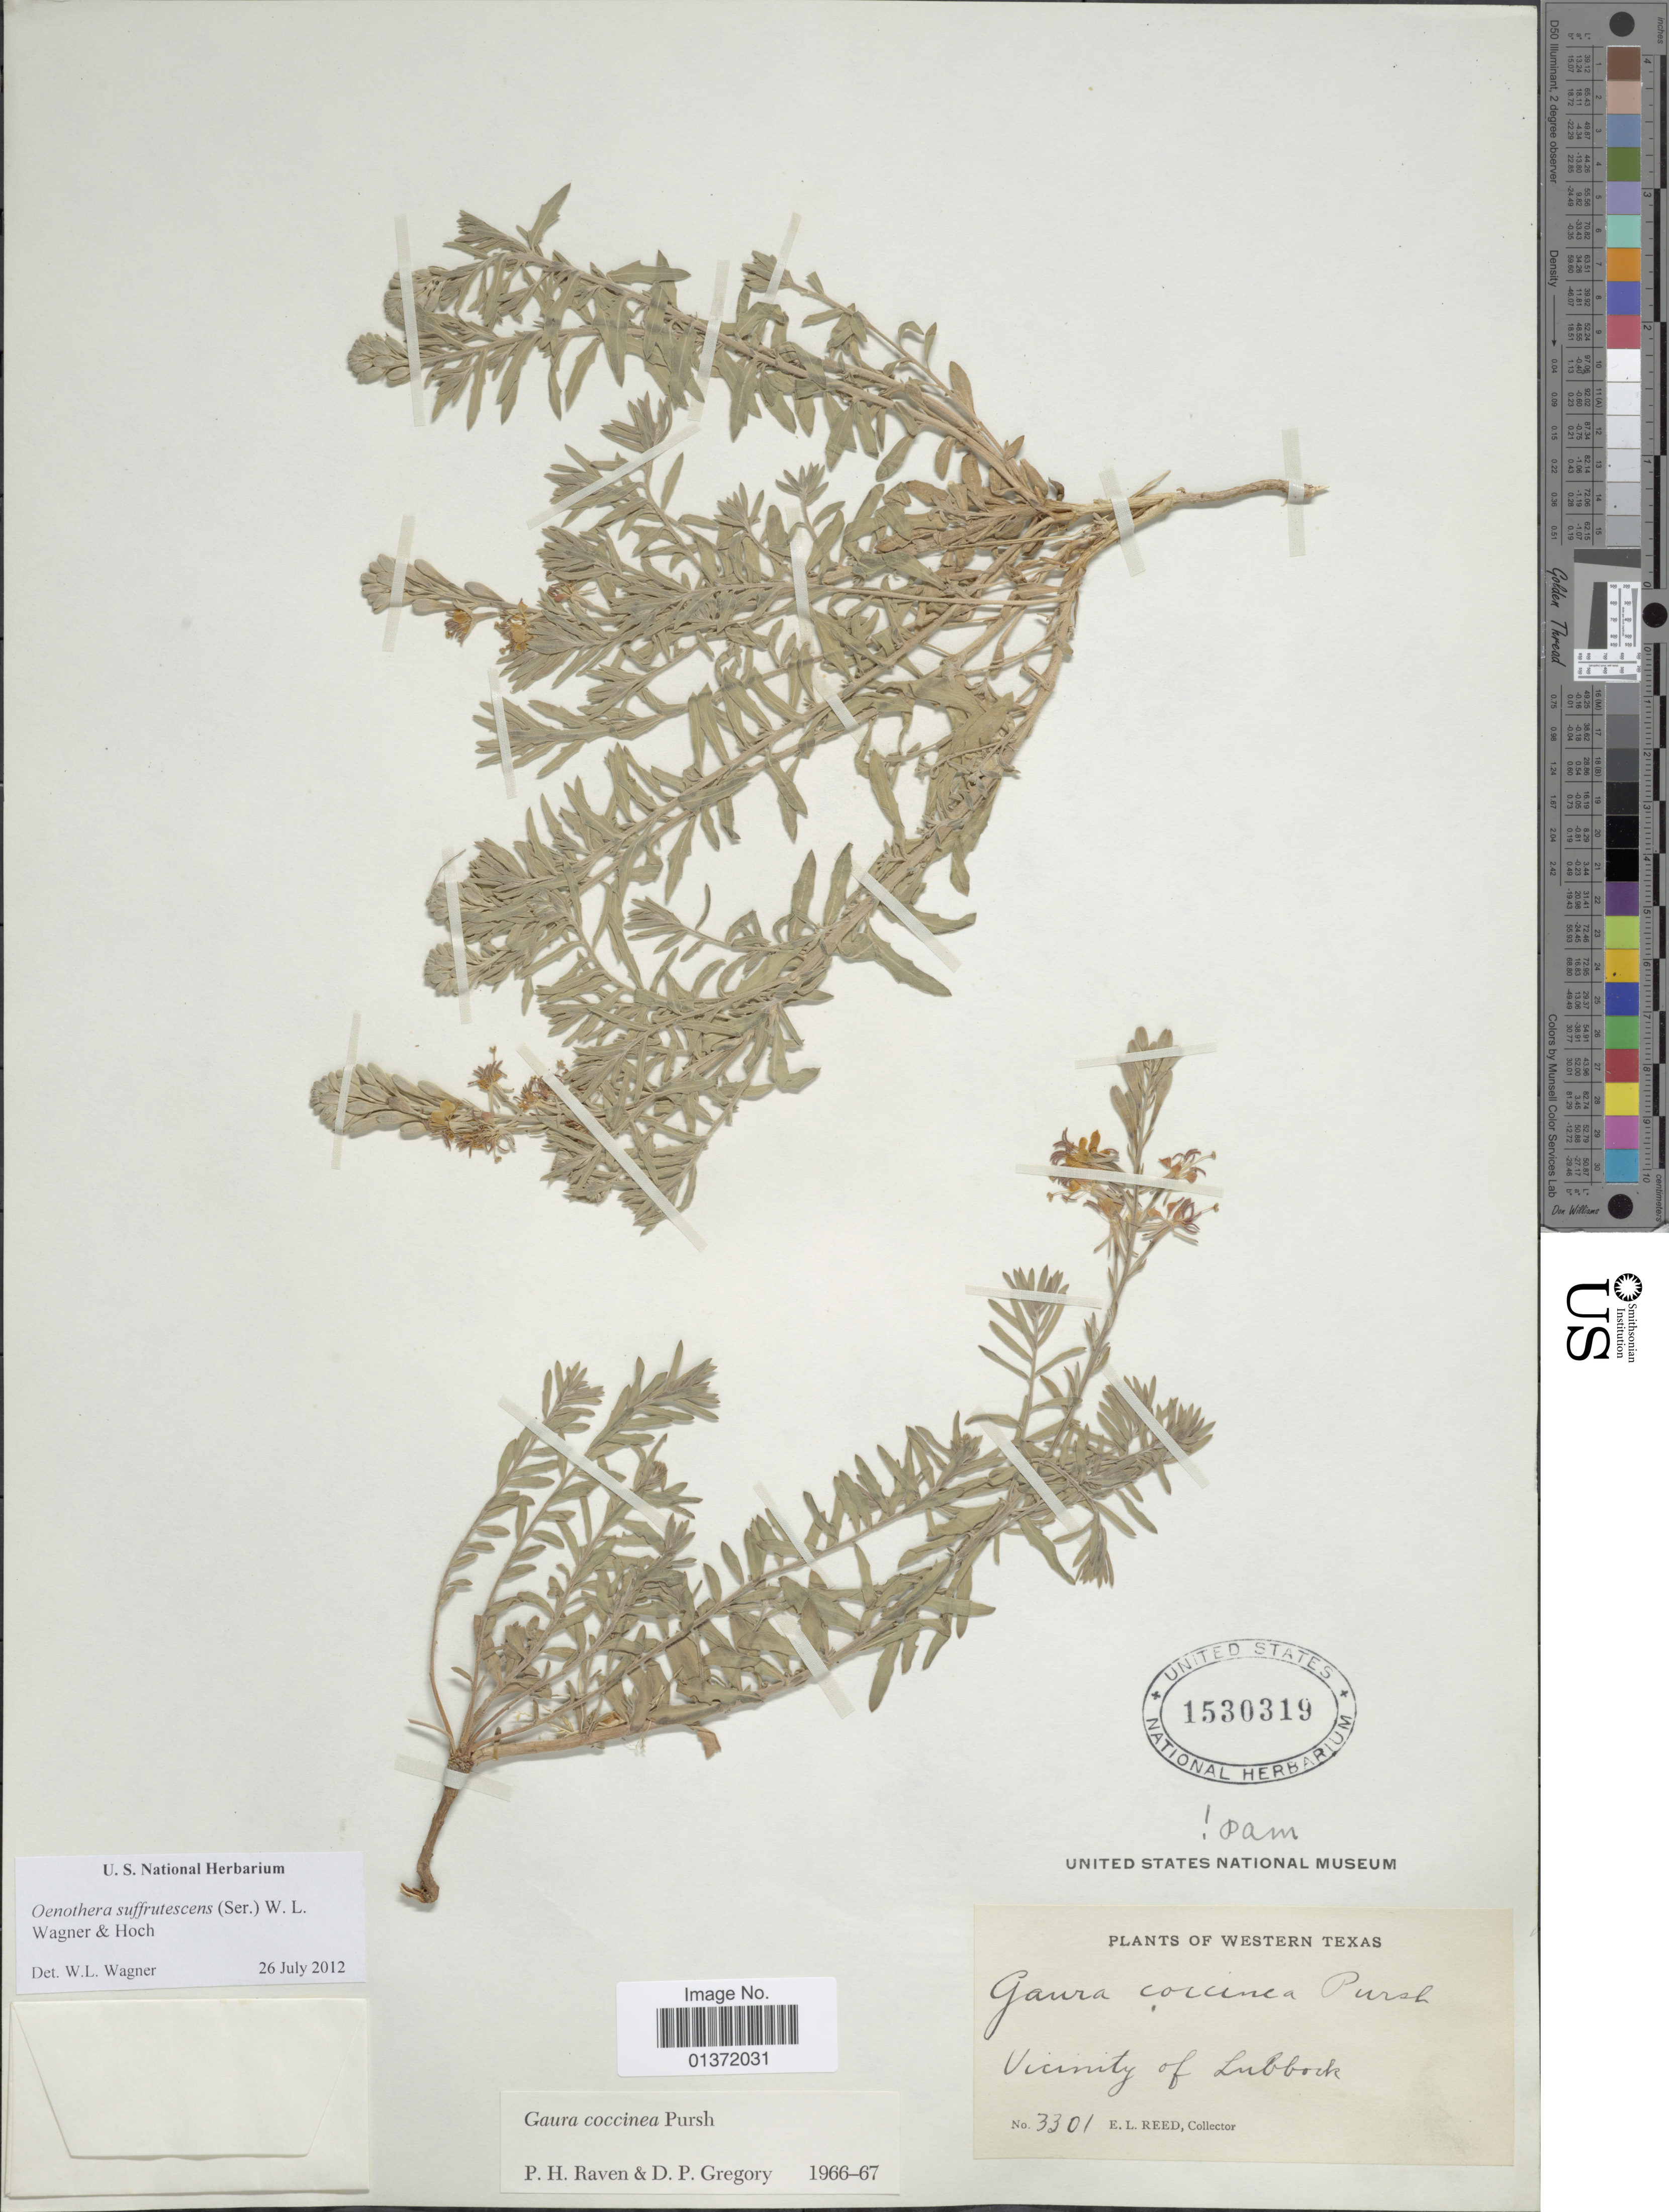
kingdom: Plantae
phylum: Tracheophyta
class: Magnoliopsida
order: Myrtales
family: Onagraceae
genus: Oenothera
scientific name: Oenothera suffrutescens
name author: (Ser.) W.L. Wagner & Hoch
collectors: E. Reed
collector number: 3301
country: United States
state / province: Texas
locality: Western Texas, Vicinity of Lubbock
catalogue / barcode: US 1530319